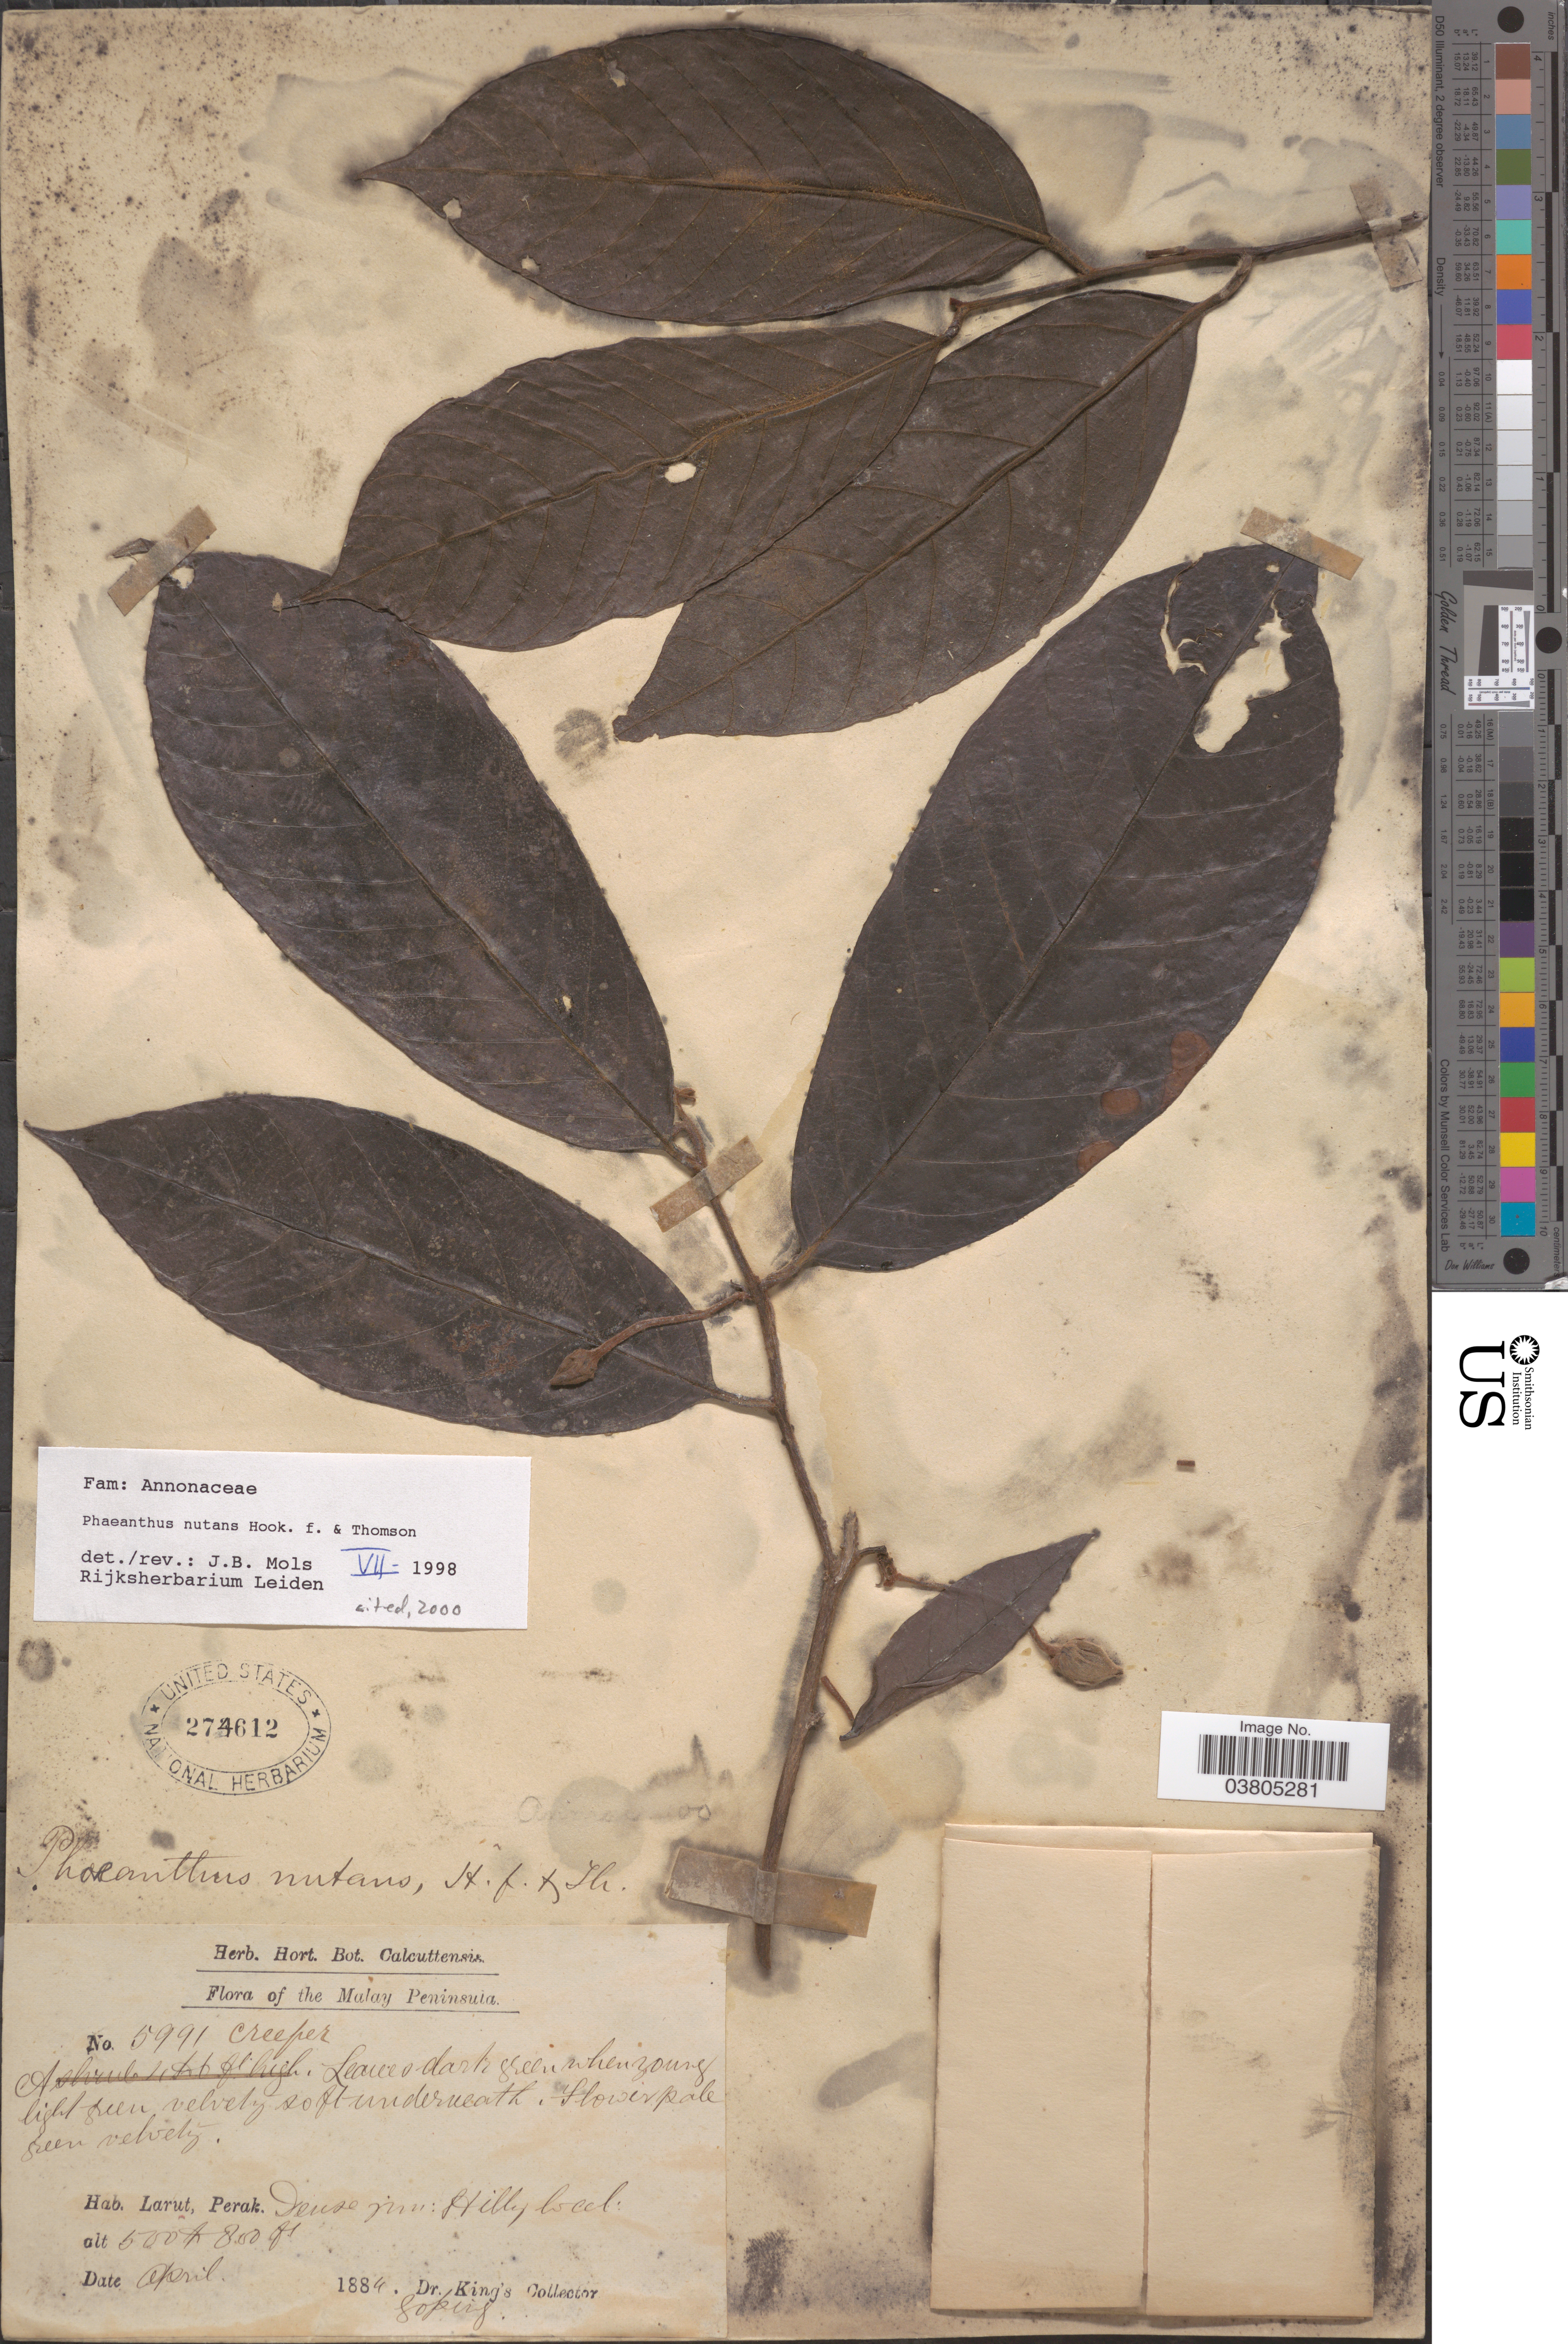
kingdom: Plantae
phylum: Tracheophyta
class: Magnoliopsida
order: Magnoliales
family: Annonaceae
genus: Phaeanthus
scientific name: Phaeanthus nutans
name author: Scheff.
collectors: Dr. King's collector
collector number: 5991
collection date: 1884-04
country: Malaysia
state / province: Perak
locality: The Malay Peninsula. Larut. Goping.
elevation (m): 152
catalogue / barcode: US 274612